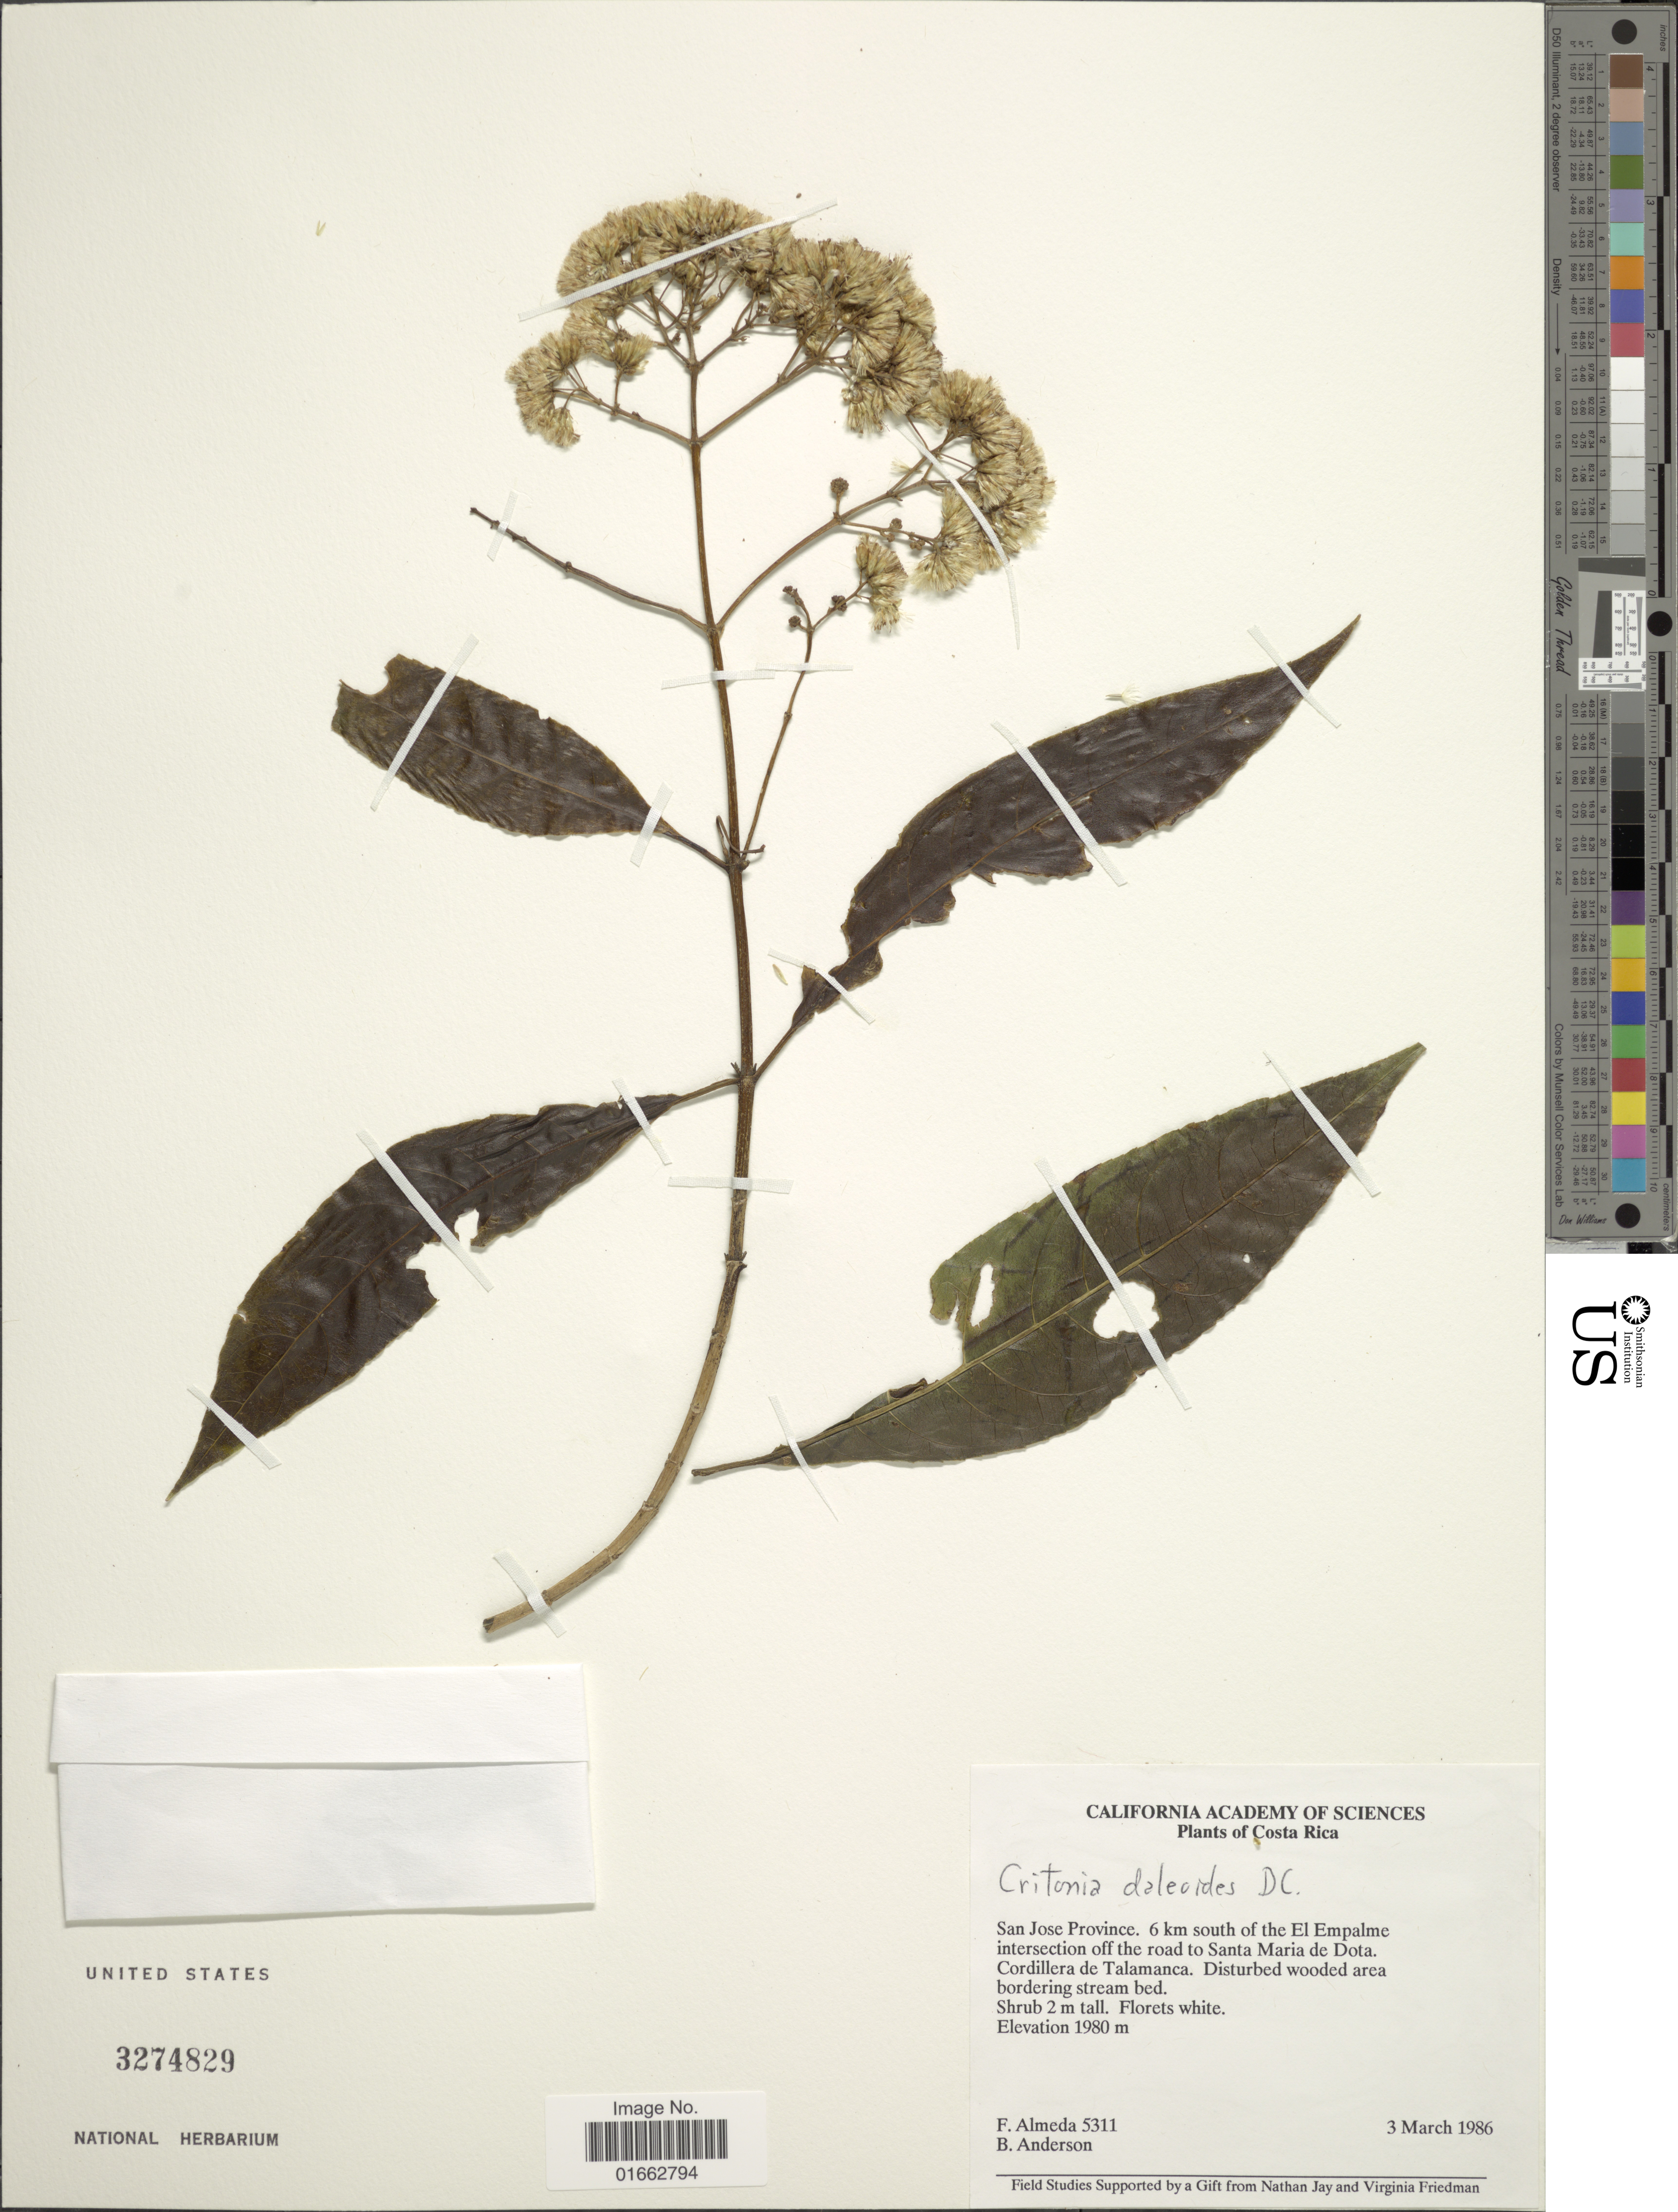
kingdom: Plantae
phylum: Tracheophyta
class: Magnoliopsida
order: Asterales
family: Asteraceae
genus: Critonia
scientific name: Critonia daleoides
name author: DC.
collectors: F. Almeda & B. Anderson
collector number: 5311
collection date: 1986-03-03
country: Costa Rica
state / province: San José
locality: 6 km south of the El Empalme intersection off the road to Santa Maria de Dota. Cordillera de Talamanca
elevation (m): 1980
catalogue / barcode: US 3274829